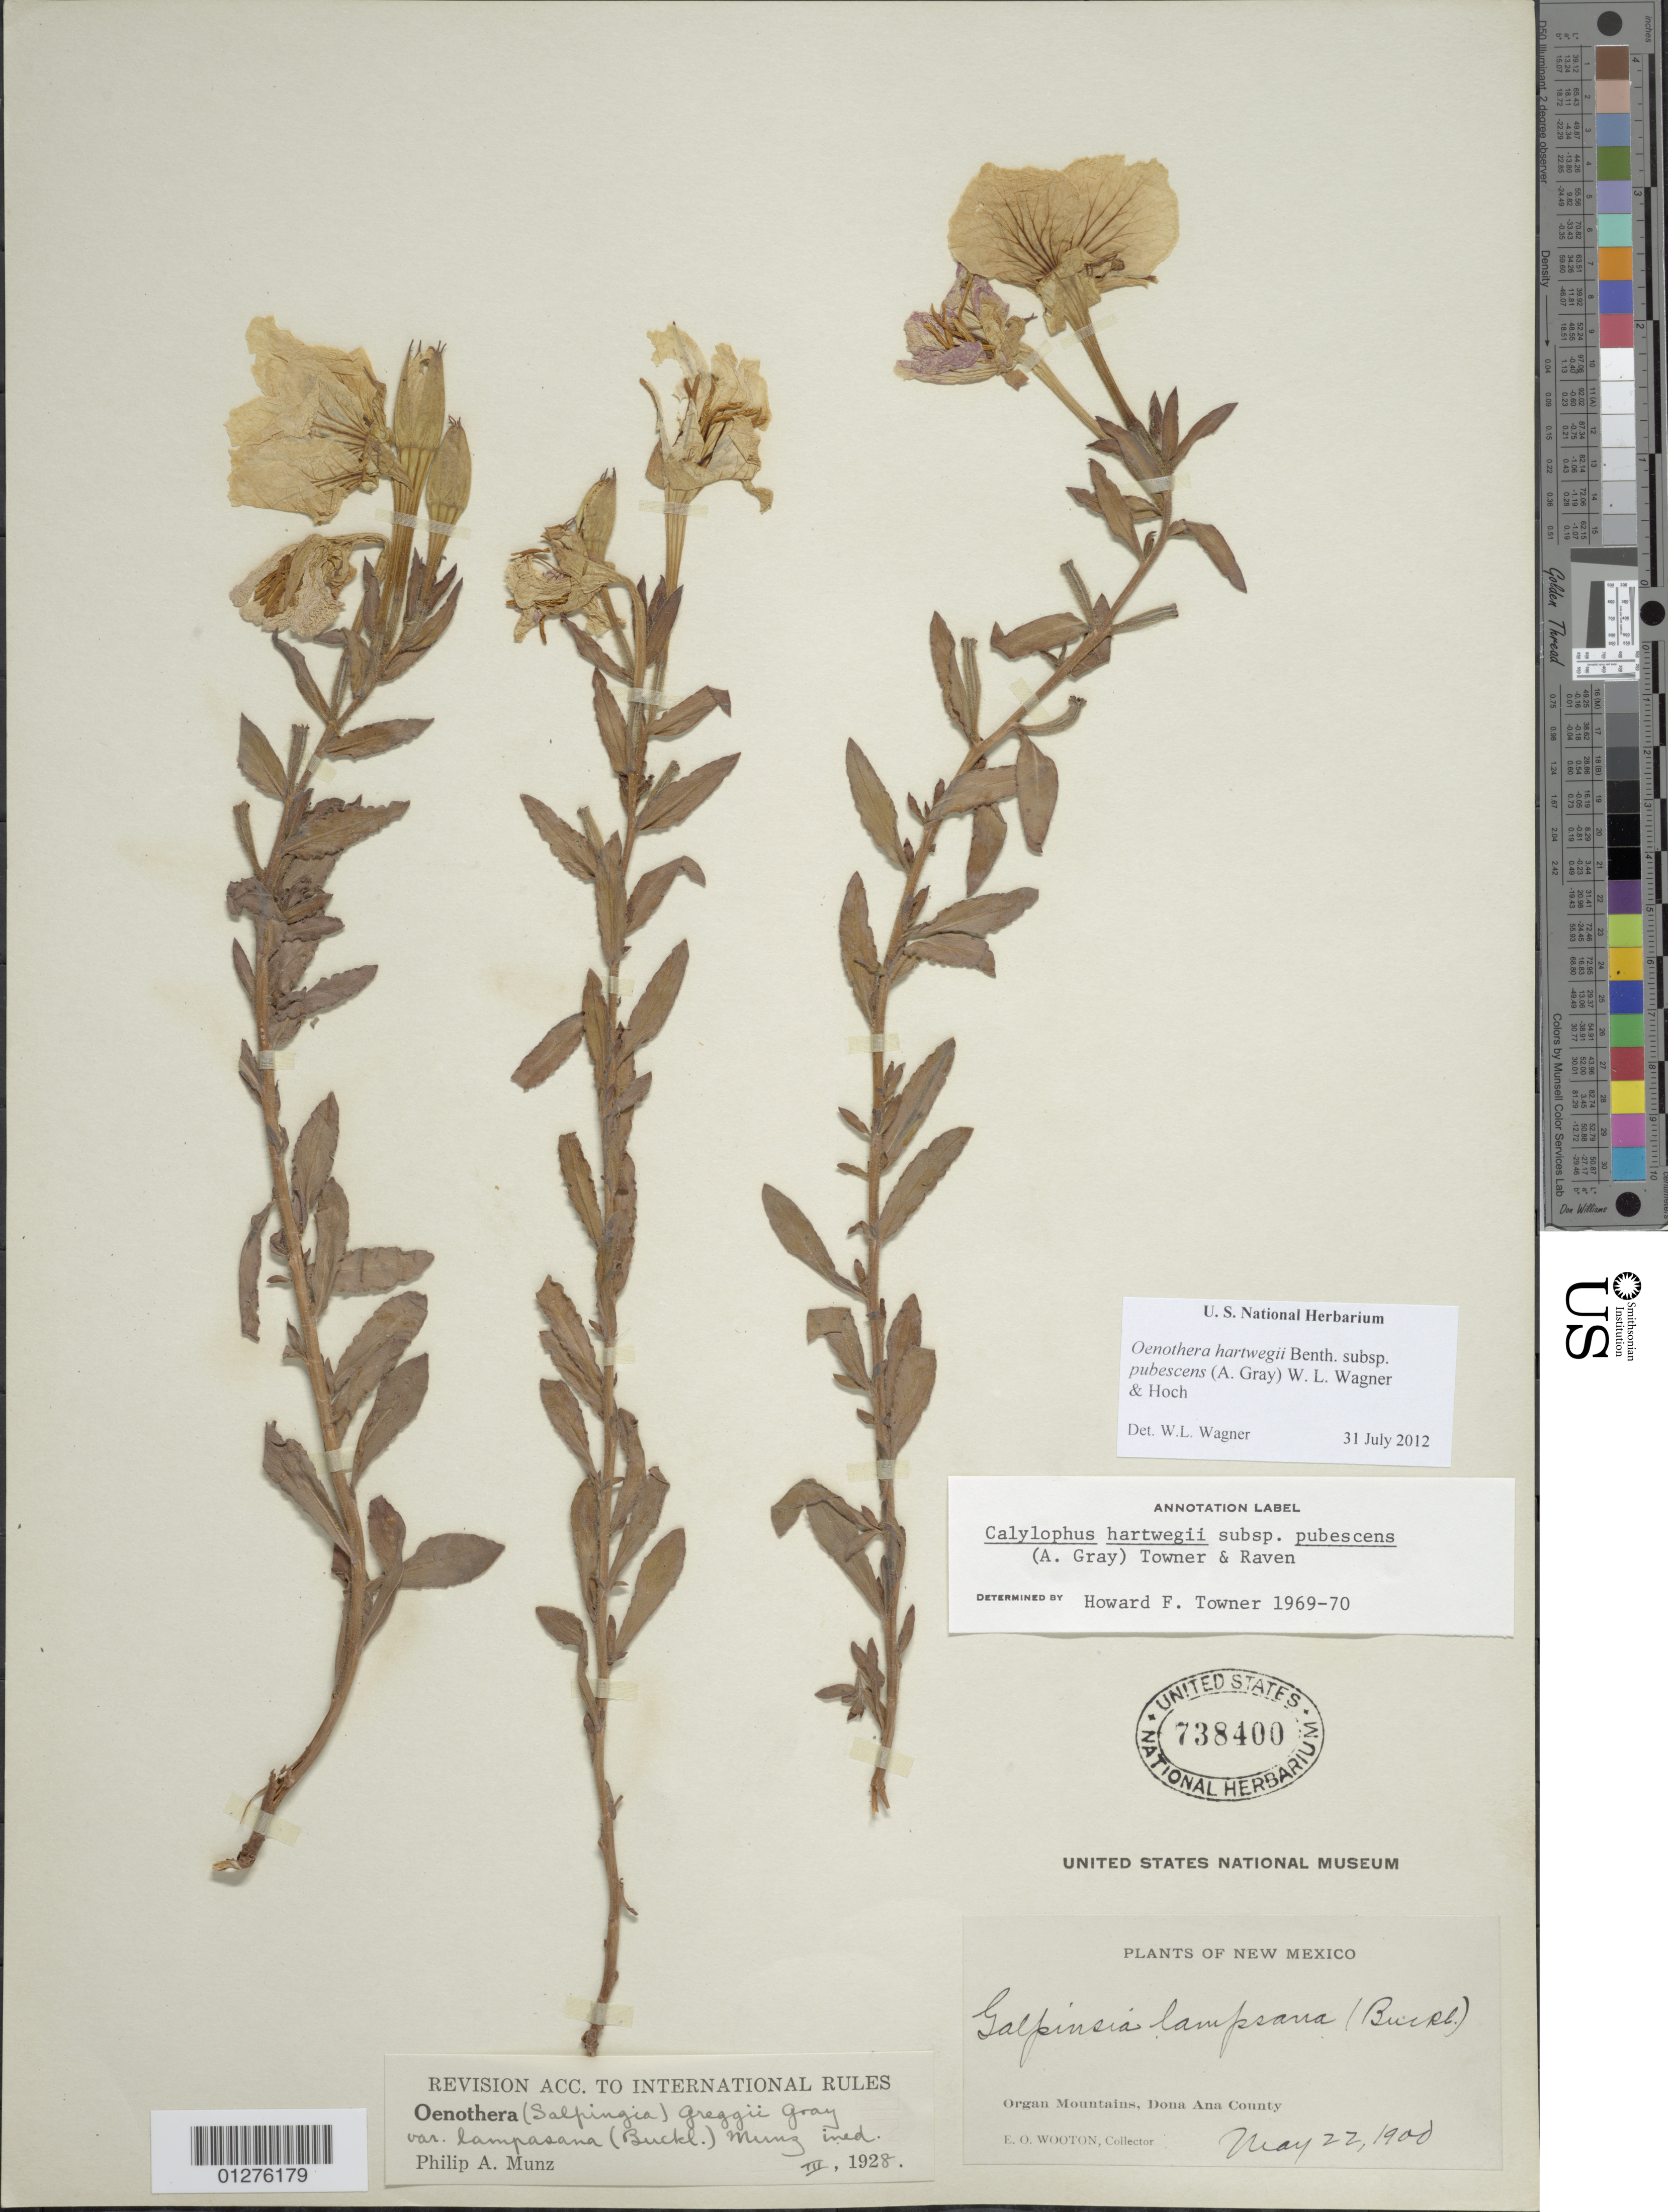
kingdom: Plantae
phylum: Tracheophyta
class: Magnoliopsida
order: Myrtales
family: Onagraceae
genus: Oenothera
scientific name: Oenothera hartwegii subsp. pubescens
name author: (A. Gray) W.L. Wagner & Hoch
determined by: Wagner, W. L., (BOT), Smithsonian Institution - National Museum of Natural History (UNITED STATES)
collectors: E. O. Wooton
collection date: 1900-05-22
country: United States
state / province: New Mexico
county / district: Dona Ana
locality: Organ Mts.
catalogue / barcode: US 738400